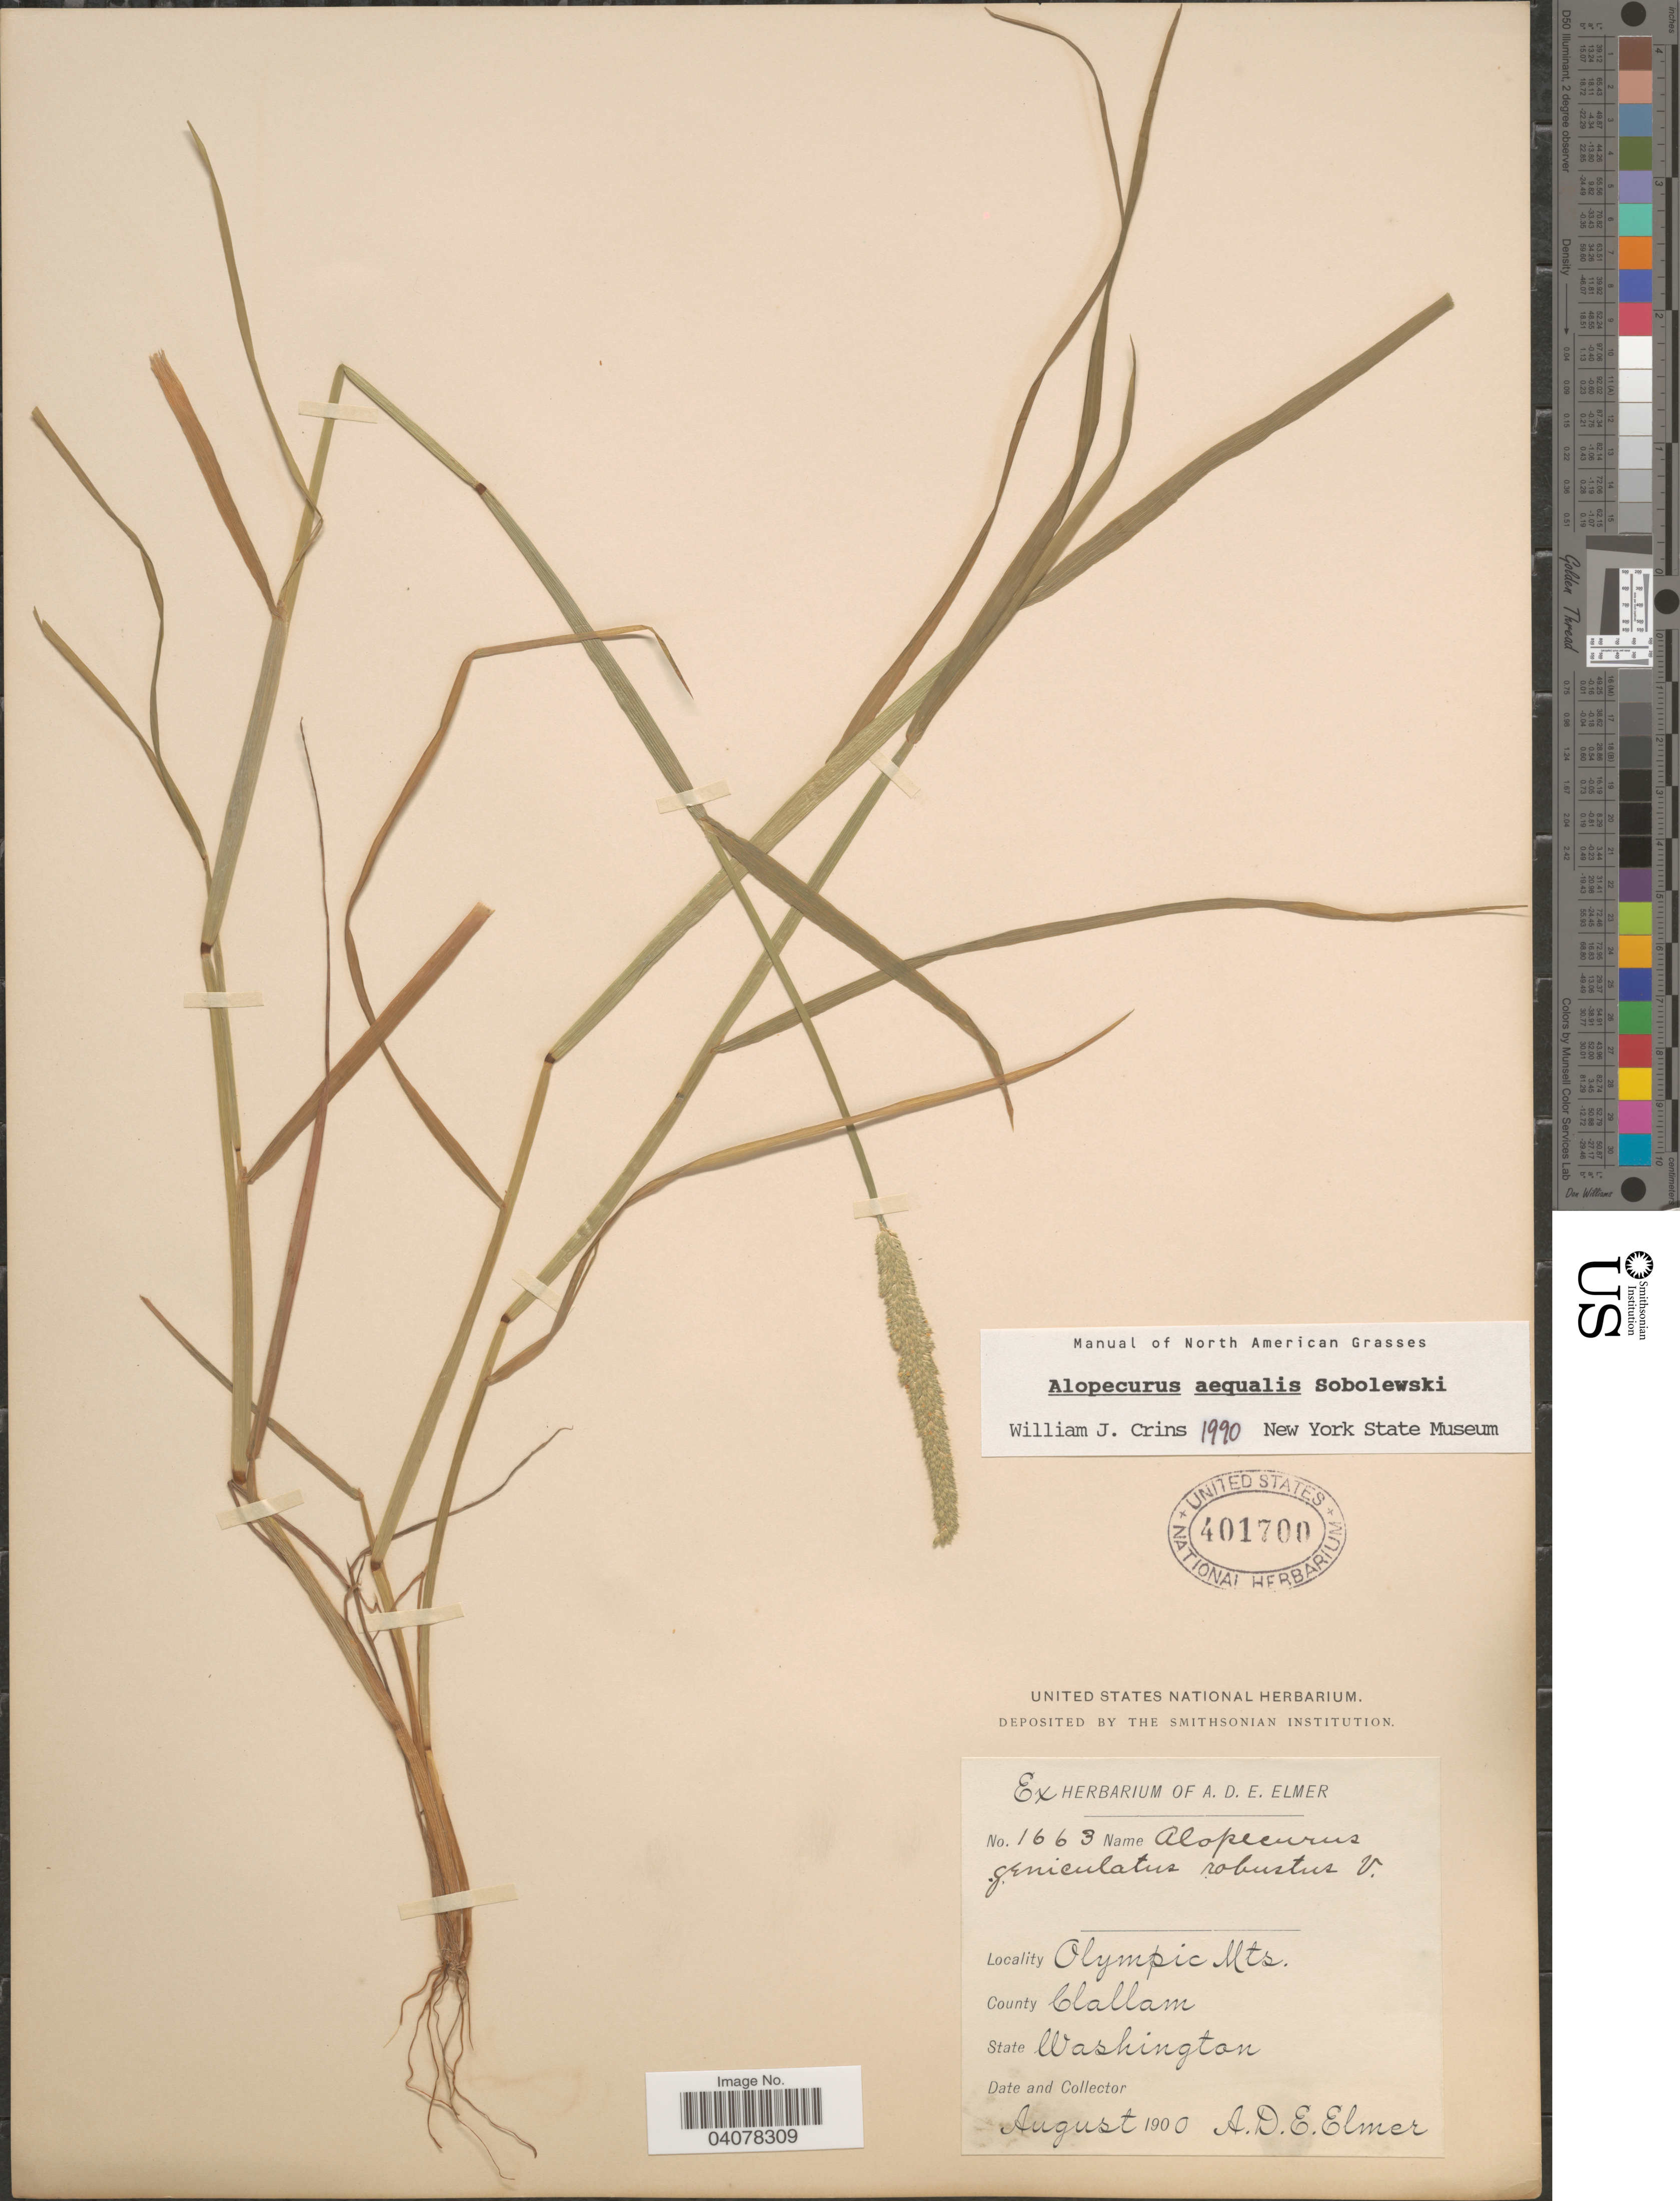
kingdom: Plantae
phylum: Tracheophyta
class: Liliopsida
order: Poales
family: Poaceae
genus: Alopecurus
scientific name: Alopecurus aequalis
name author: Sobol.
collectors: A. D. E. Elmer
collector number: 1663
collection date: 1900-08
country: United States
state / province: Washington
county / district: Clallam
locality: Olympic Mts. County Clallam.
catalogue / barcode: US 401700